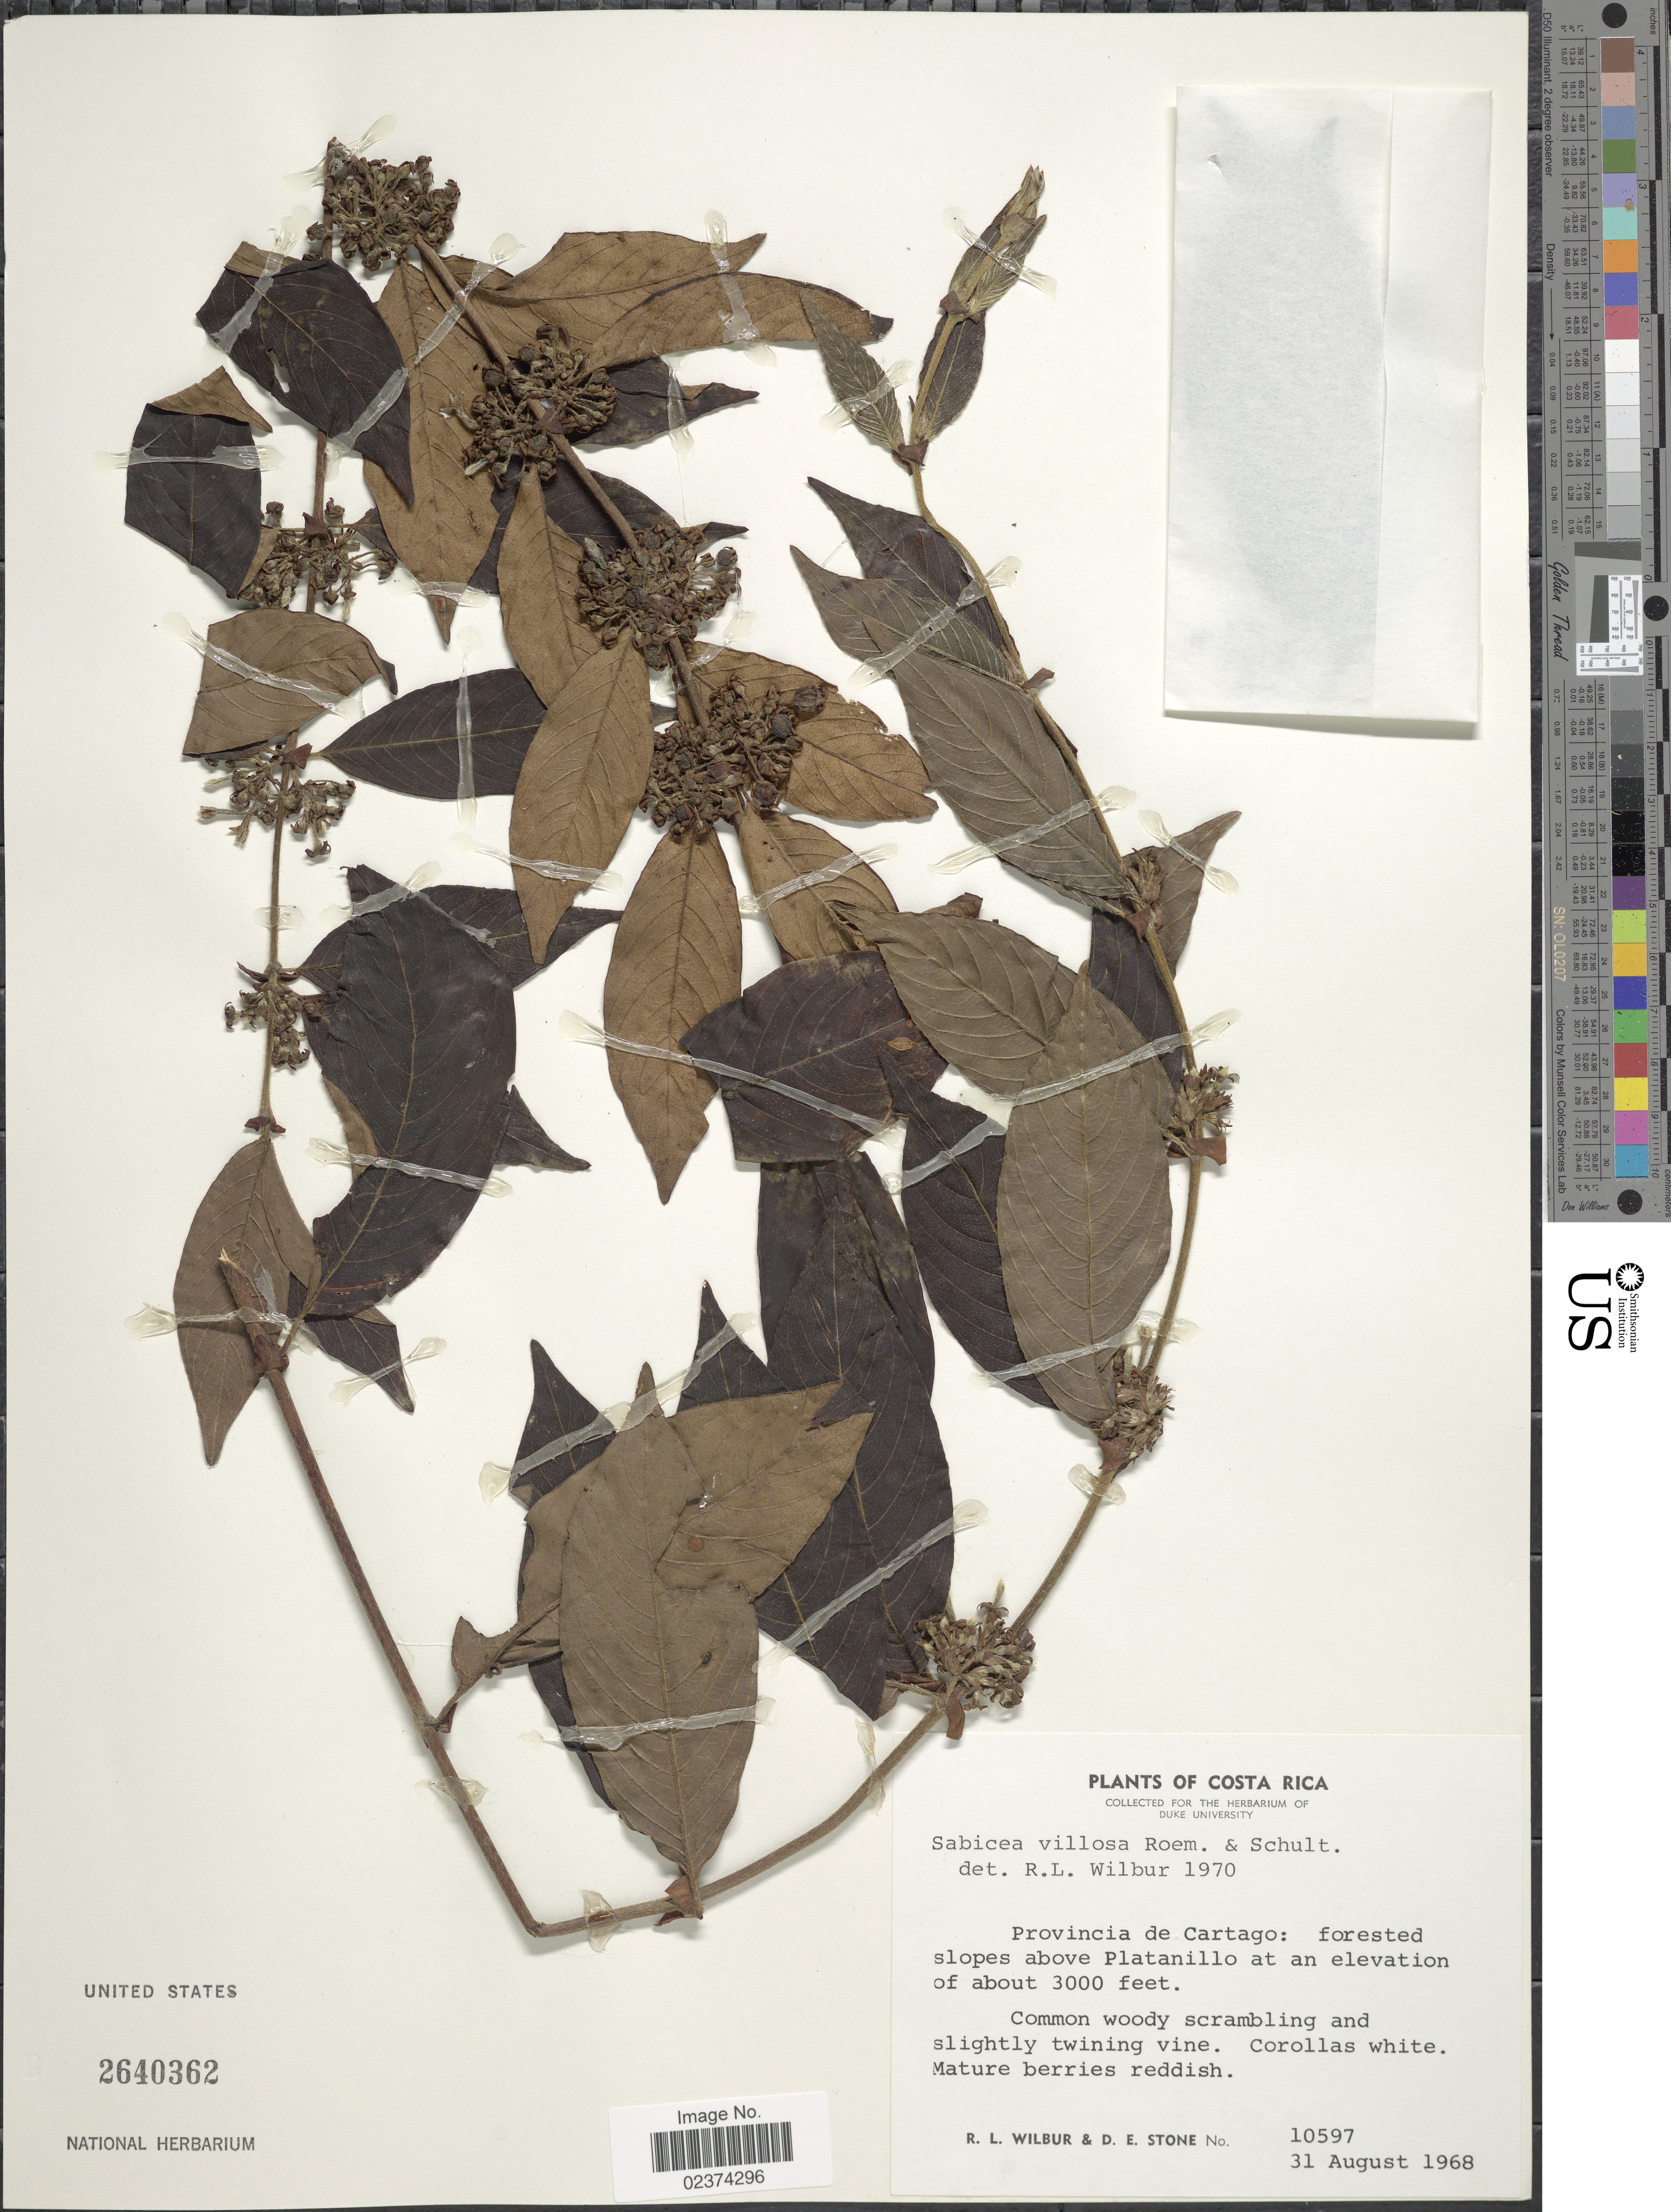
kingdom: Plantae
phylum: Tracheophyta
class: Magnoliopsida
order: Gentianales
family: Rubiaceae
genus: Sabicea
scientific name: Sabicea hirsuta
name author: Kunth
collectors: R. L. Wilbur & D. E. Stone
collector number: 10597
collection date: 1968-08-31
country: Costa Rica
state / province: Cartago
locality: Provincia de Cartago: forested slopes above Platanillo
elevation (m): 914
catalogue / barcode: US 2640362